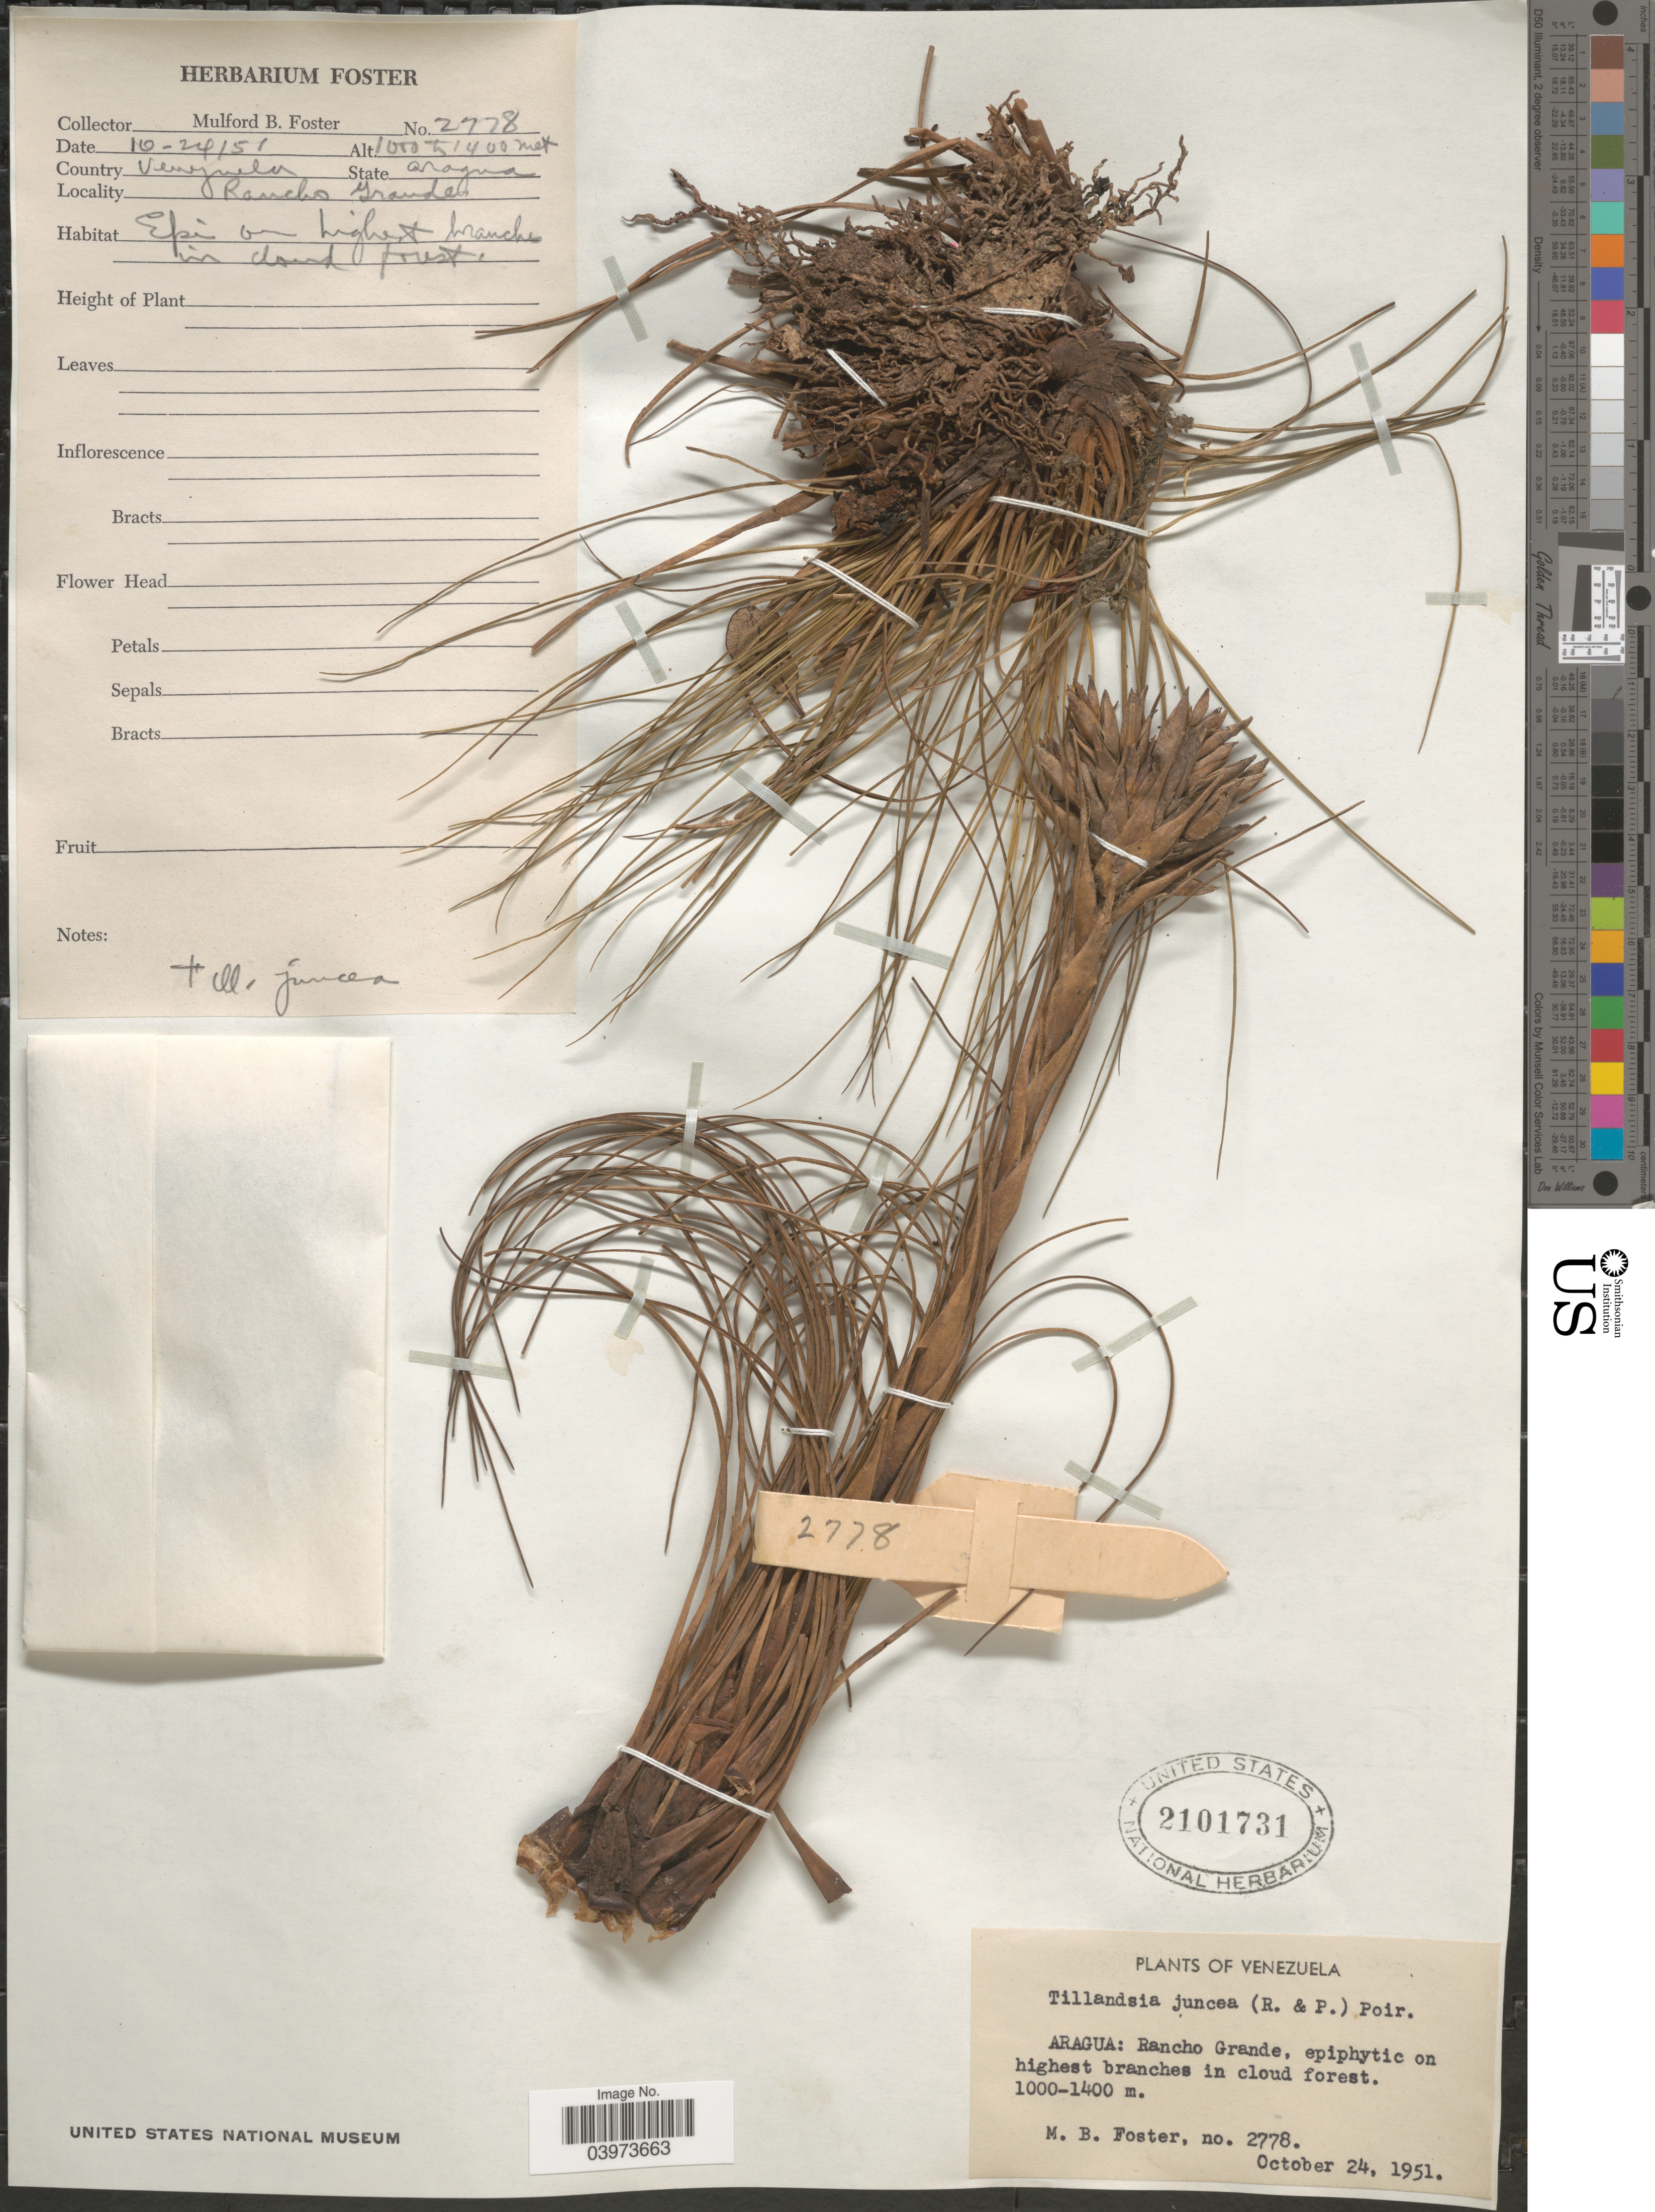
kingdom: Plantae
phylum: Tracheophyta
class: Liliopsida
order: Poales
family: Bromeliaceae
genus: Tillandsia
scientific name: Tillandsia juncea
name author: (Ruiz & Pav.) Poir.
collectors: M. B. Foster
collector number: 2778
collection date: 1951-10-24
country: Venezuela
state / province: Aragua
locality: Rancho Grande.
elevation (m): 1000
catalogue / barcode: US 2101731